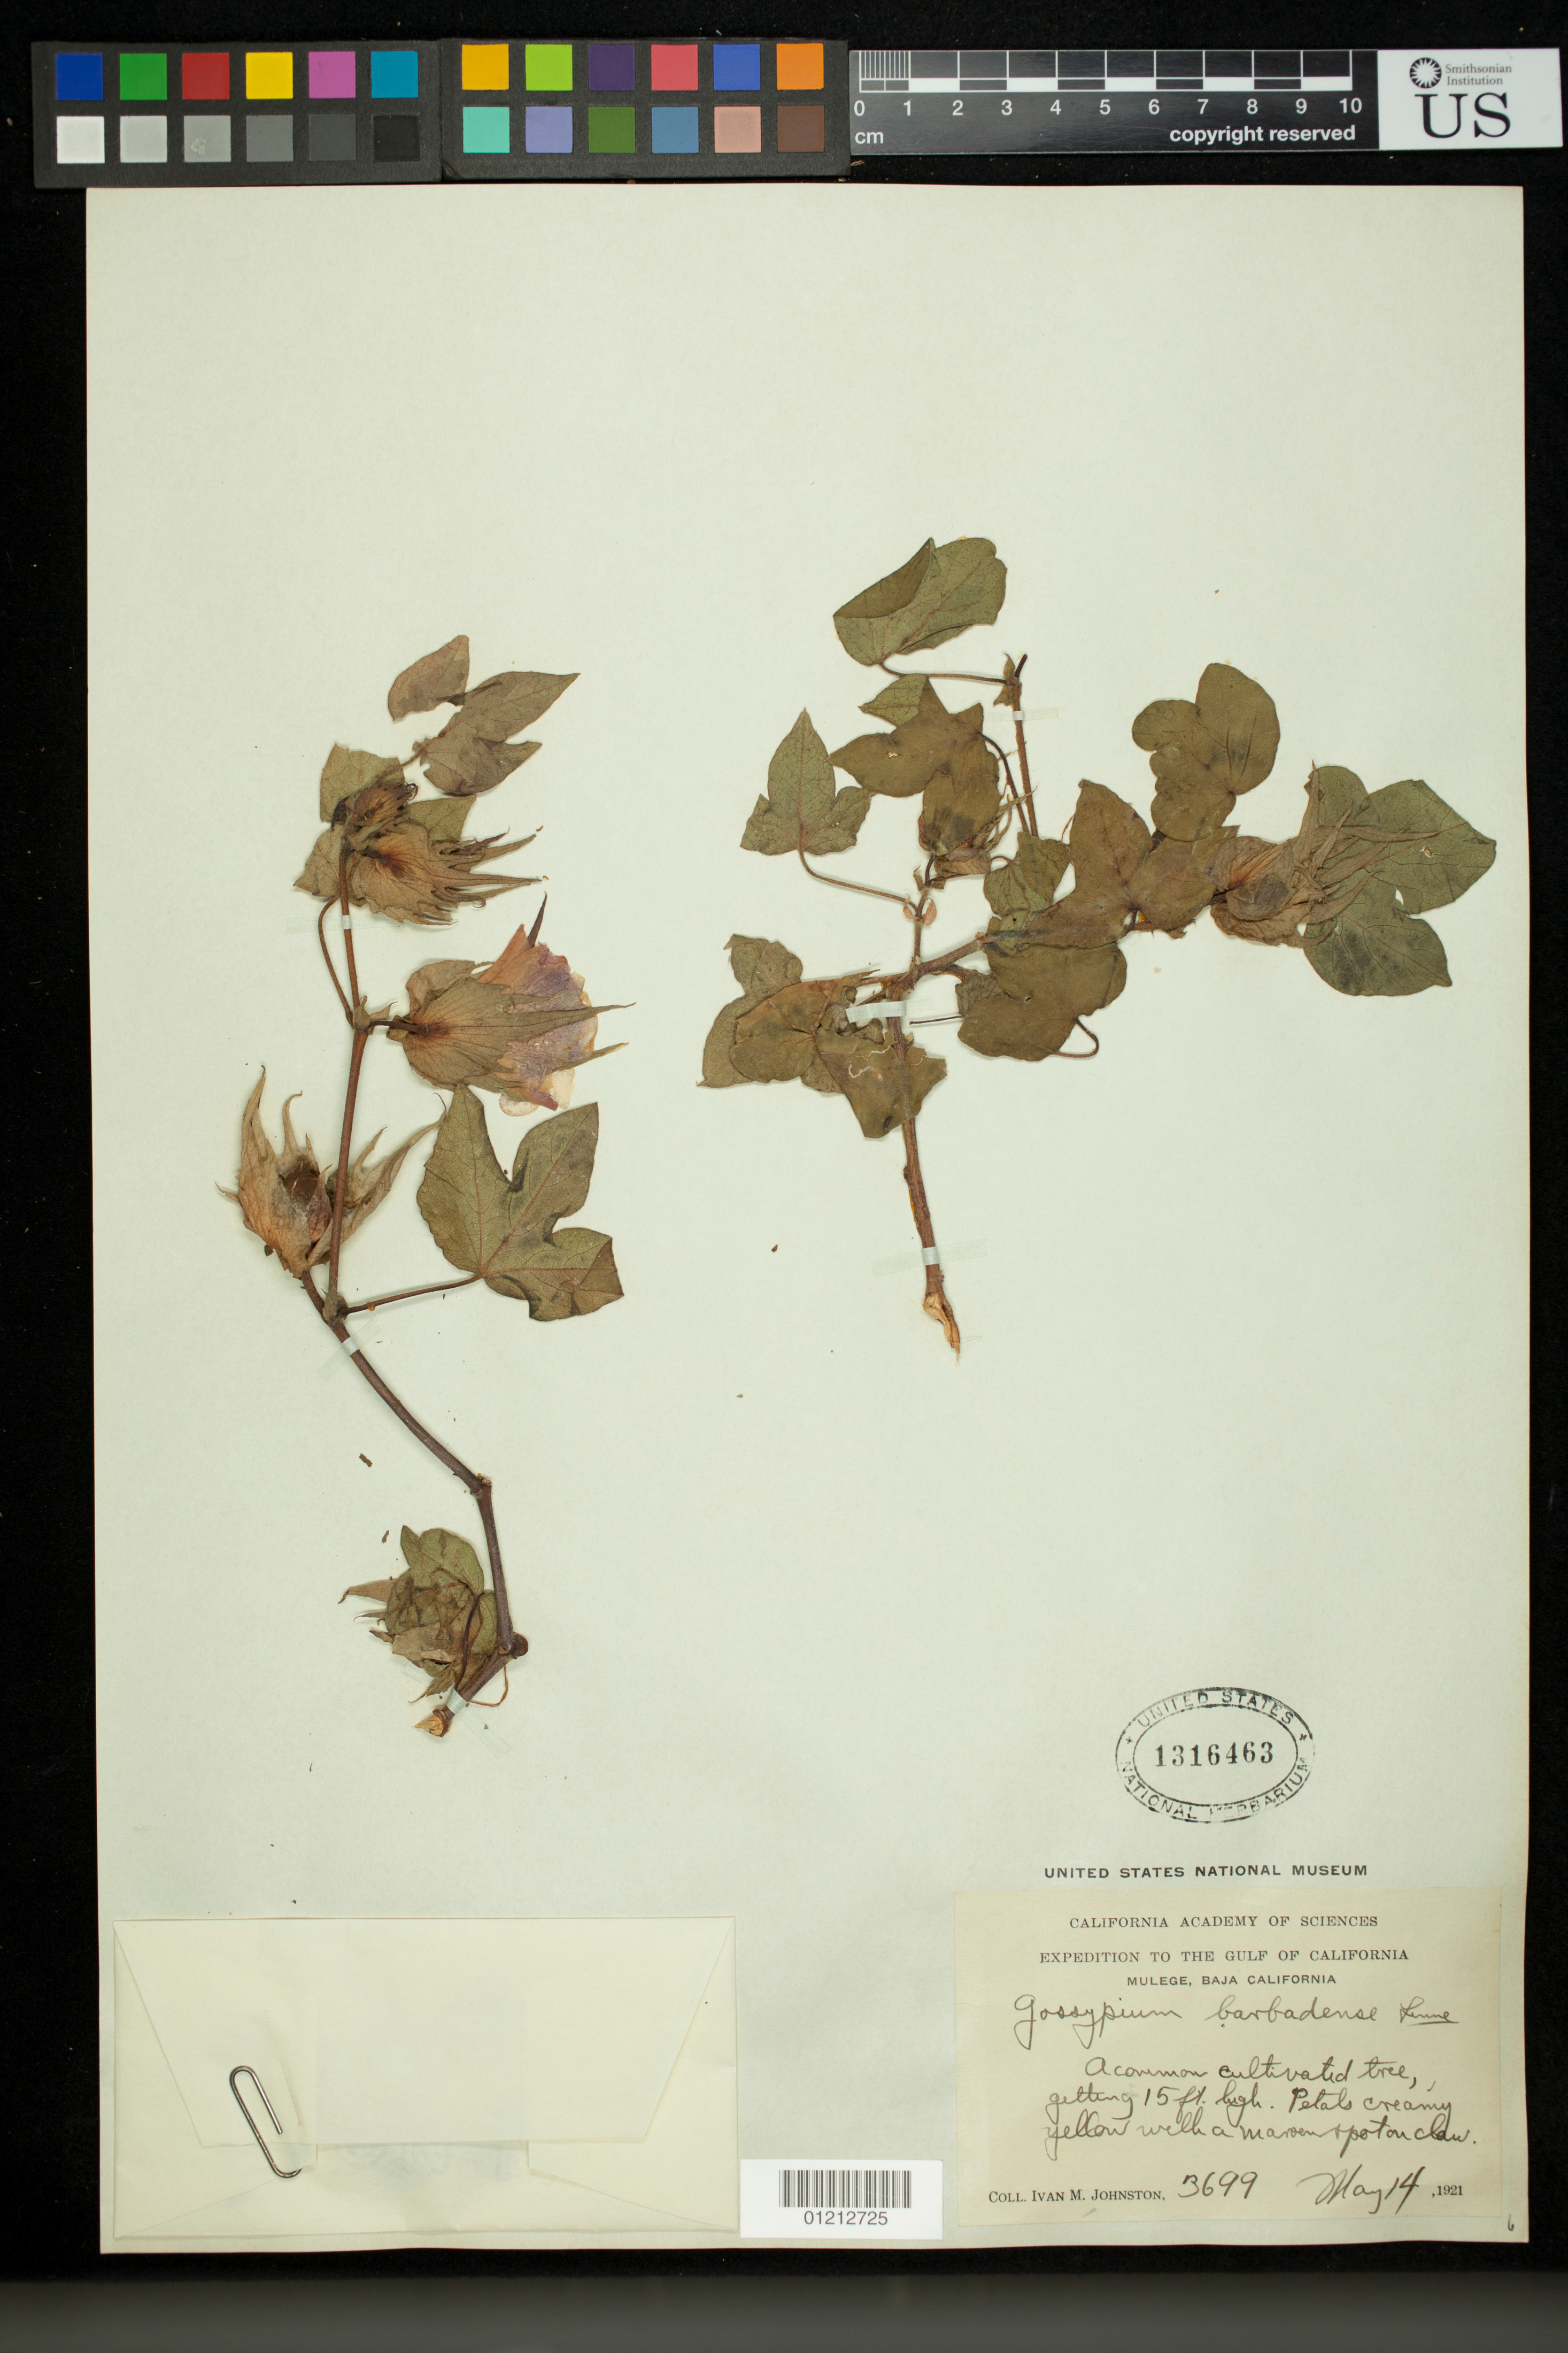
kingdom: Plantae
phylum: Tracheophyta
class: Magnoliopsida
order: Malvales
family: Malvaceae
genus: Gossypium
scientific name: Gossypium barbadense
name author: L.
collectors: I.M. Johnston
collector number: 3699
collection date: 1921-05-14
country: Mexico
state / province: Baja California Sur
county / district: Mulege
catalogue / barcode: US 1316463